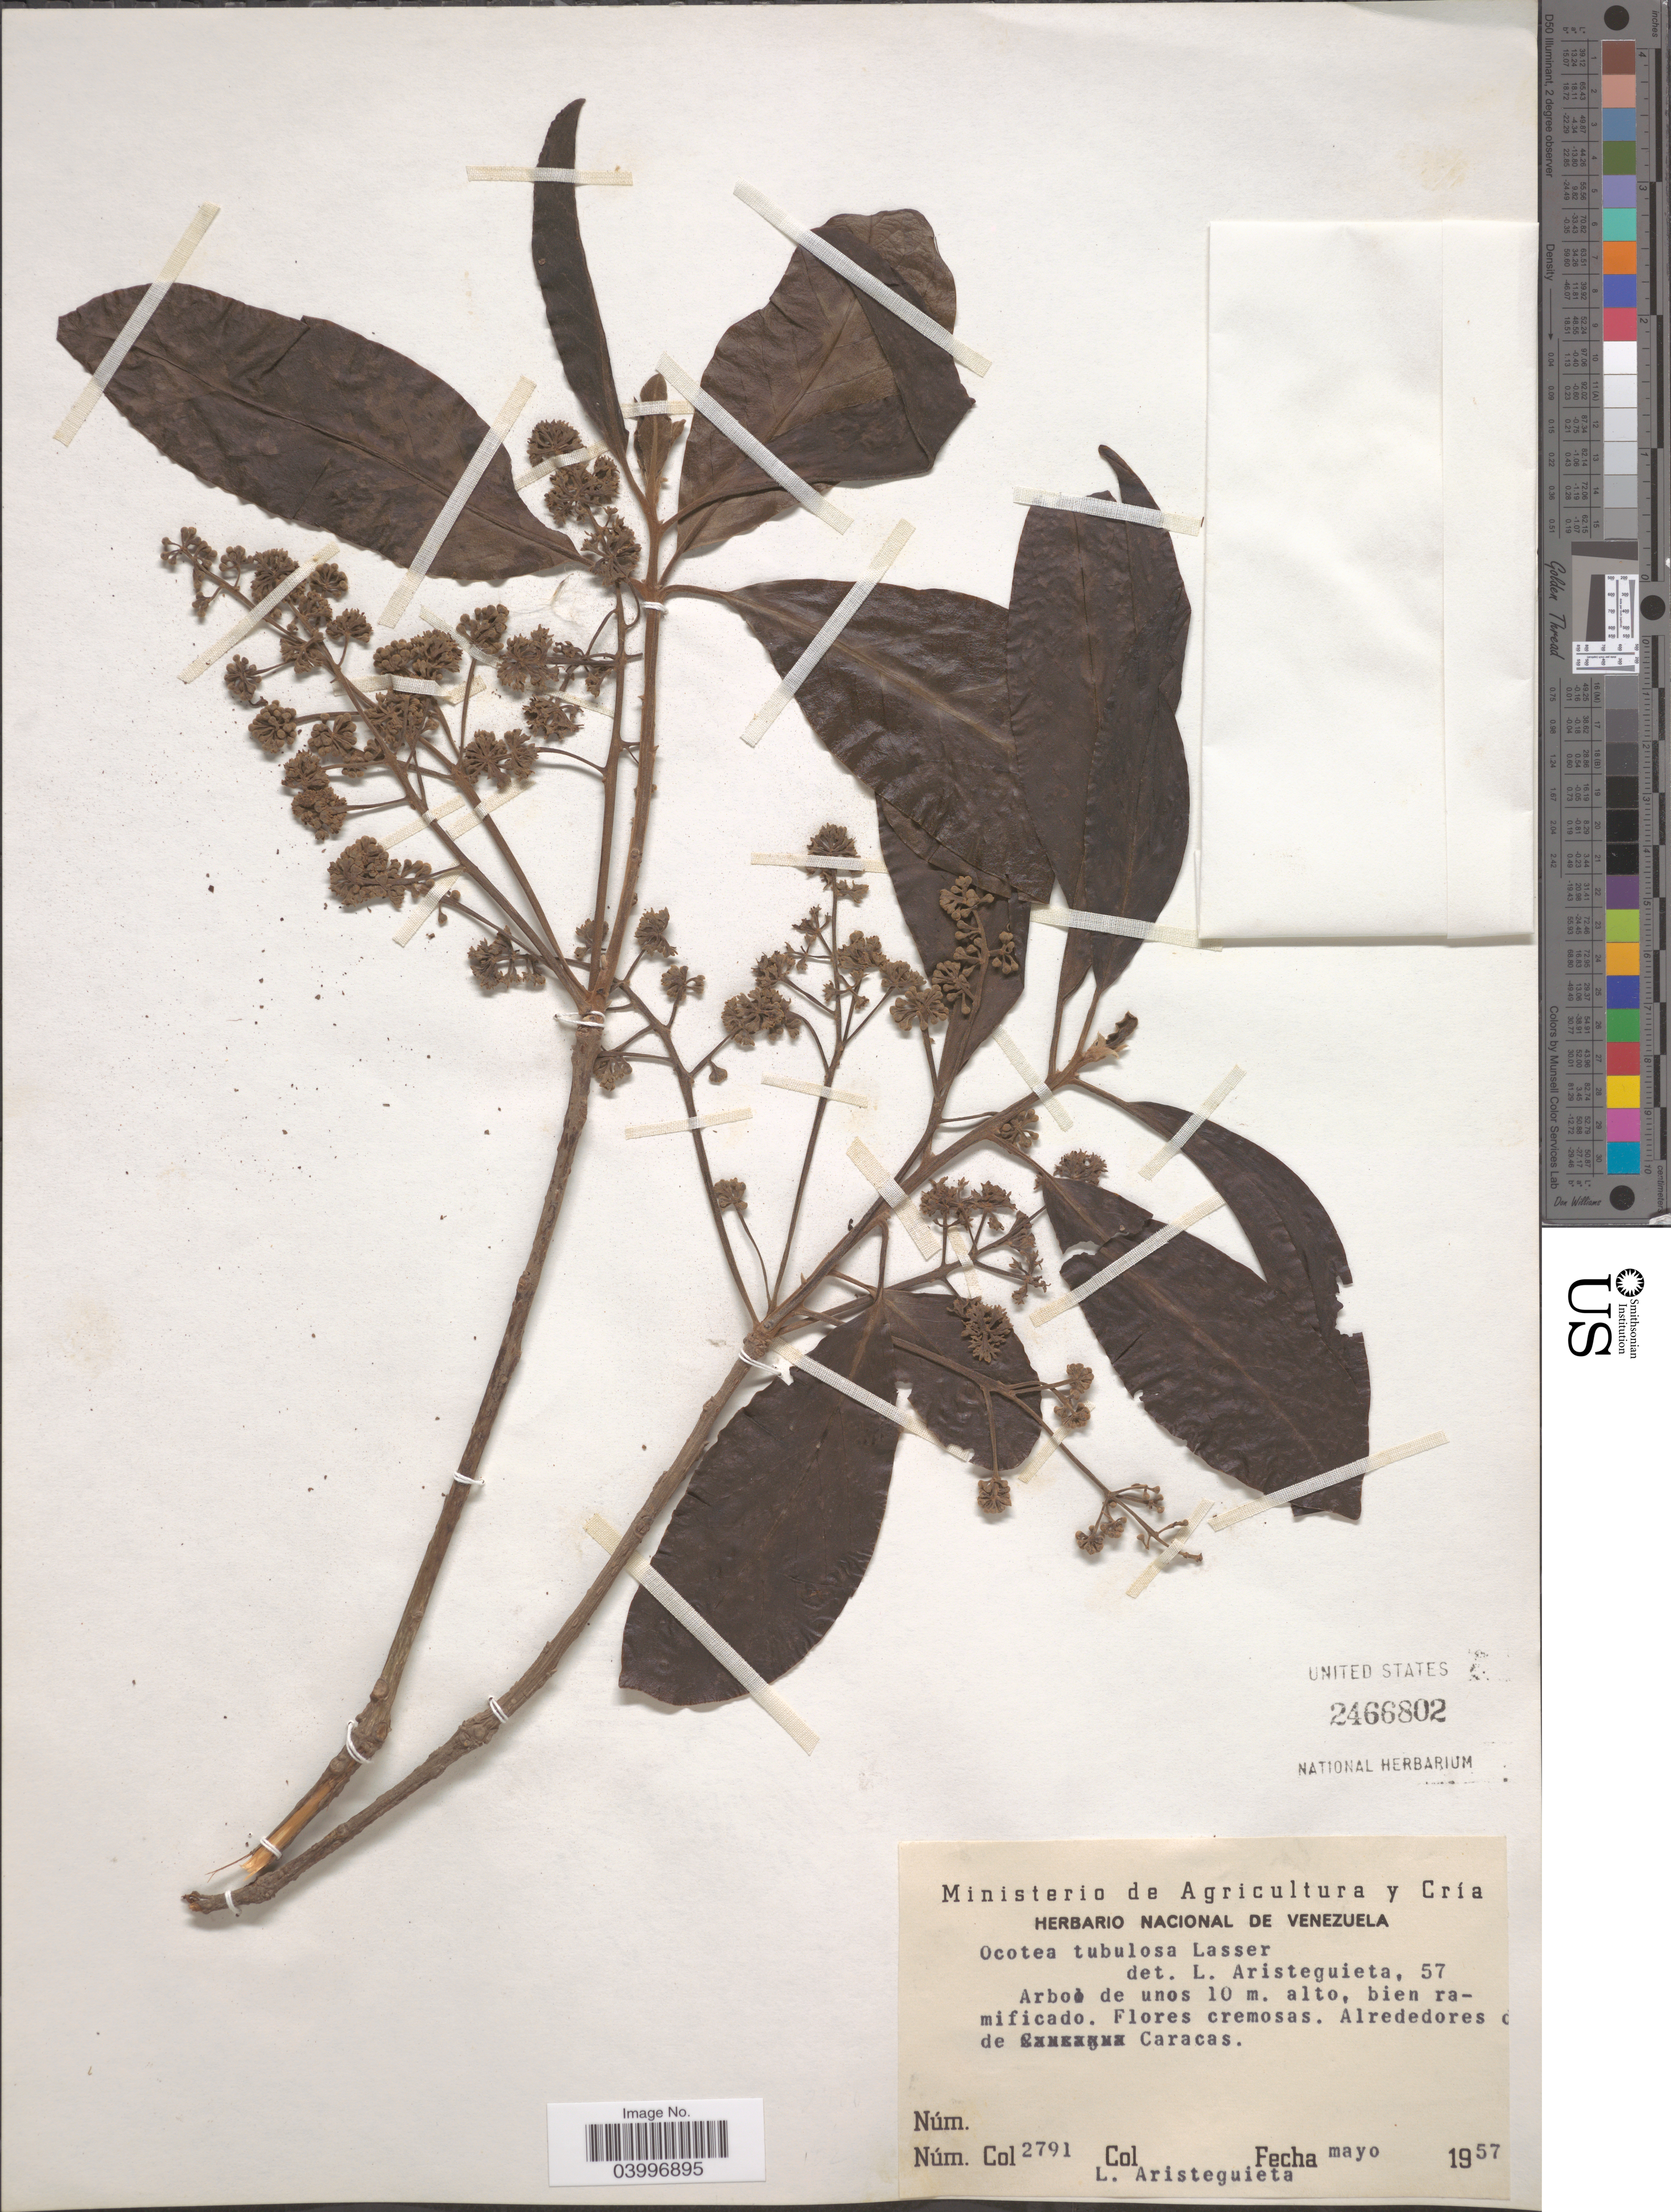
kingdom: Plantae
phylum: Tracheophyta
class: Magnoliopsida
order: Laurales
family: Lauraceae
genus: Ocotea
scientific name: Ocotea tubulosa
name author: Lasser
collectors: L. Aristeguieta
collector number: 2791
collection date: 1957-05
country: Venezuela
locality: Alrededores de Caracas.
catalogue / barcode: US 2466802